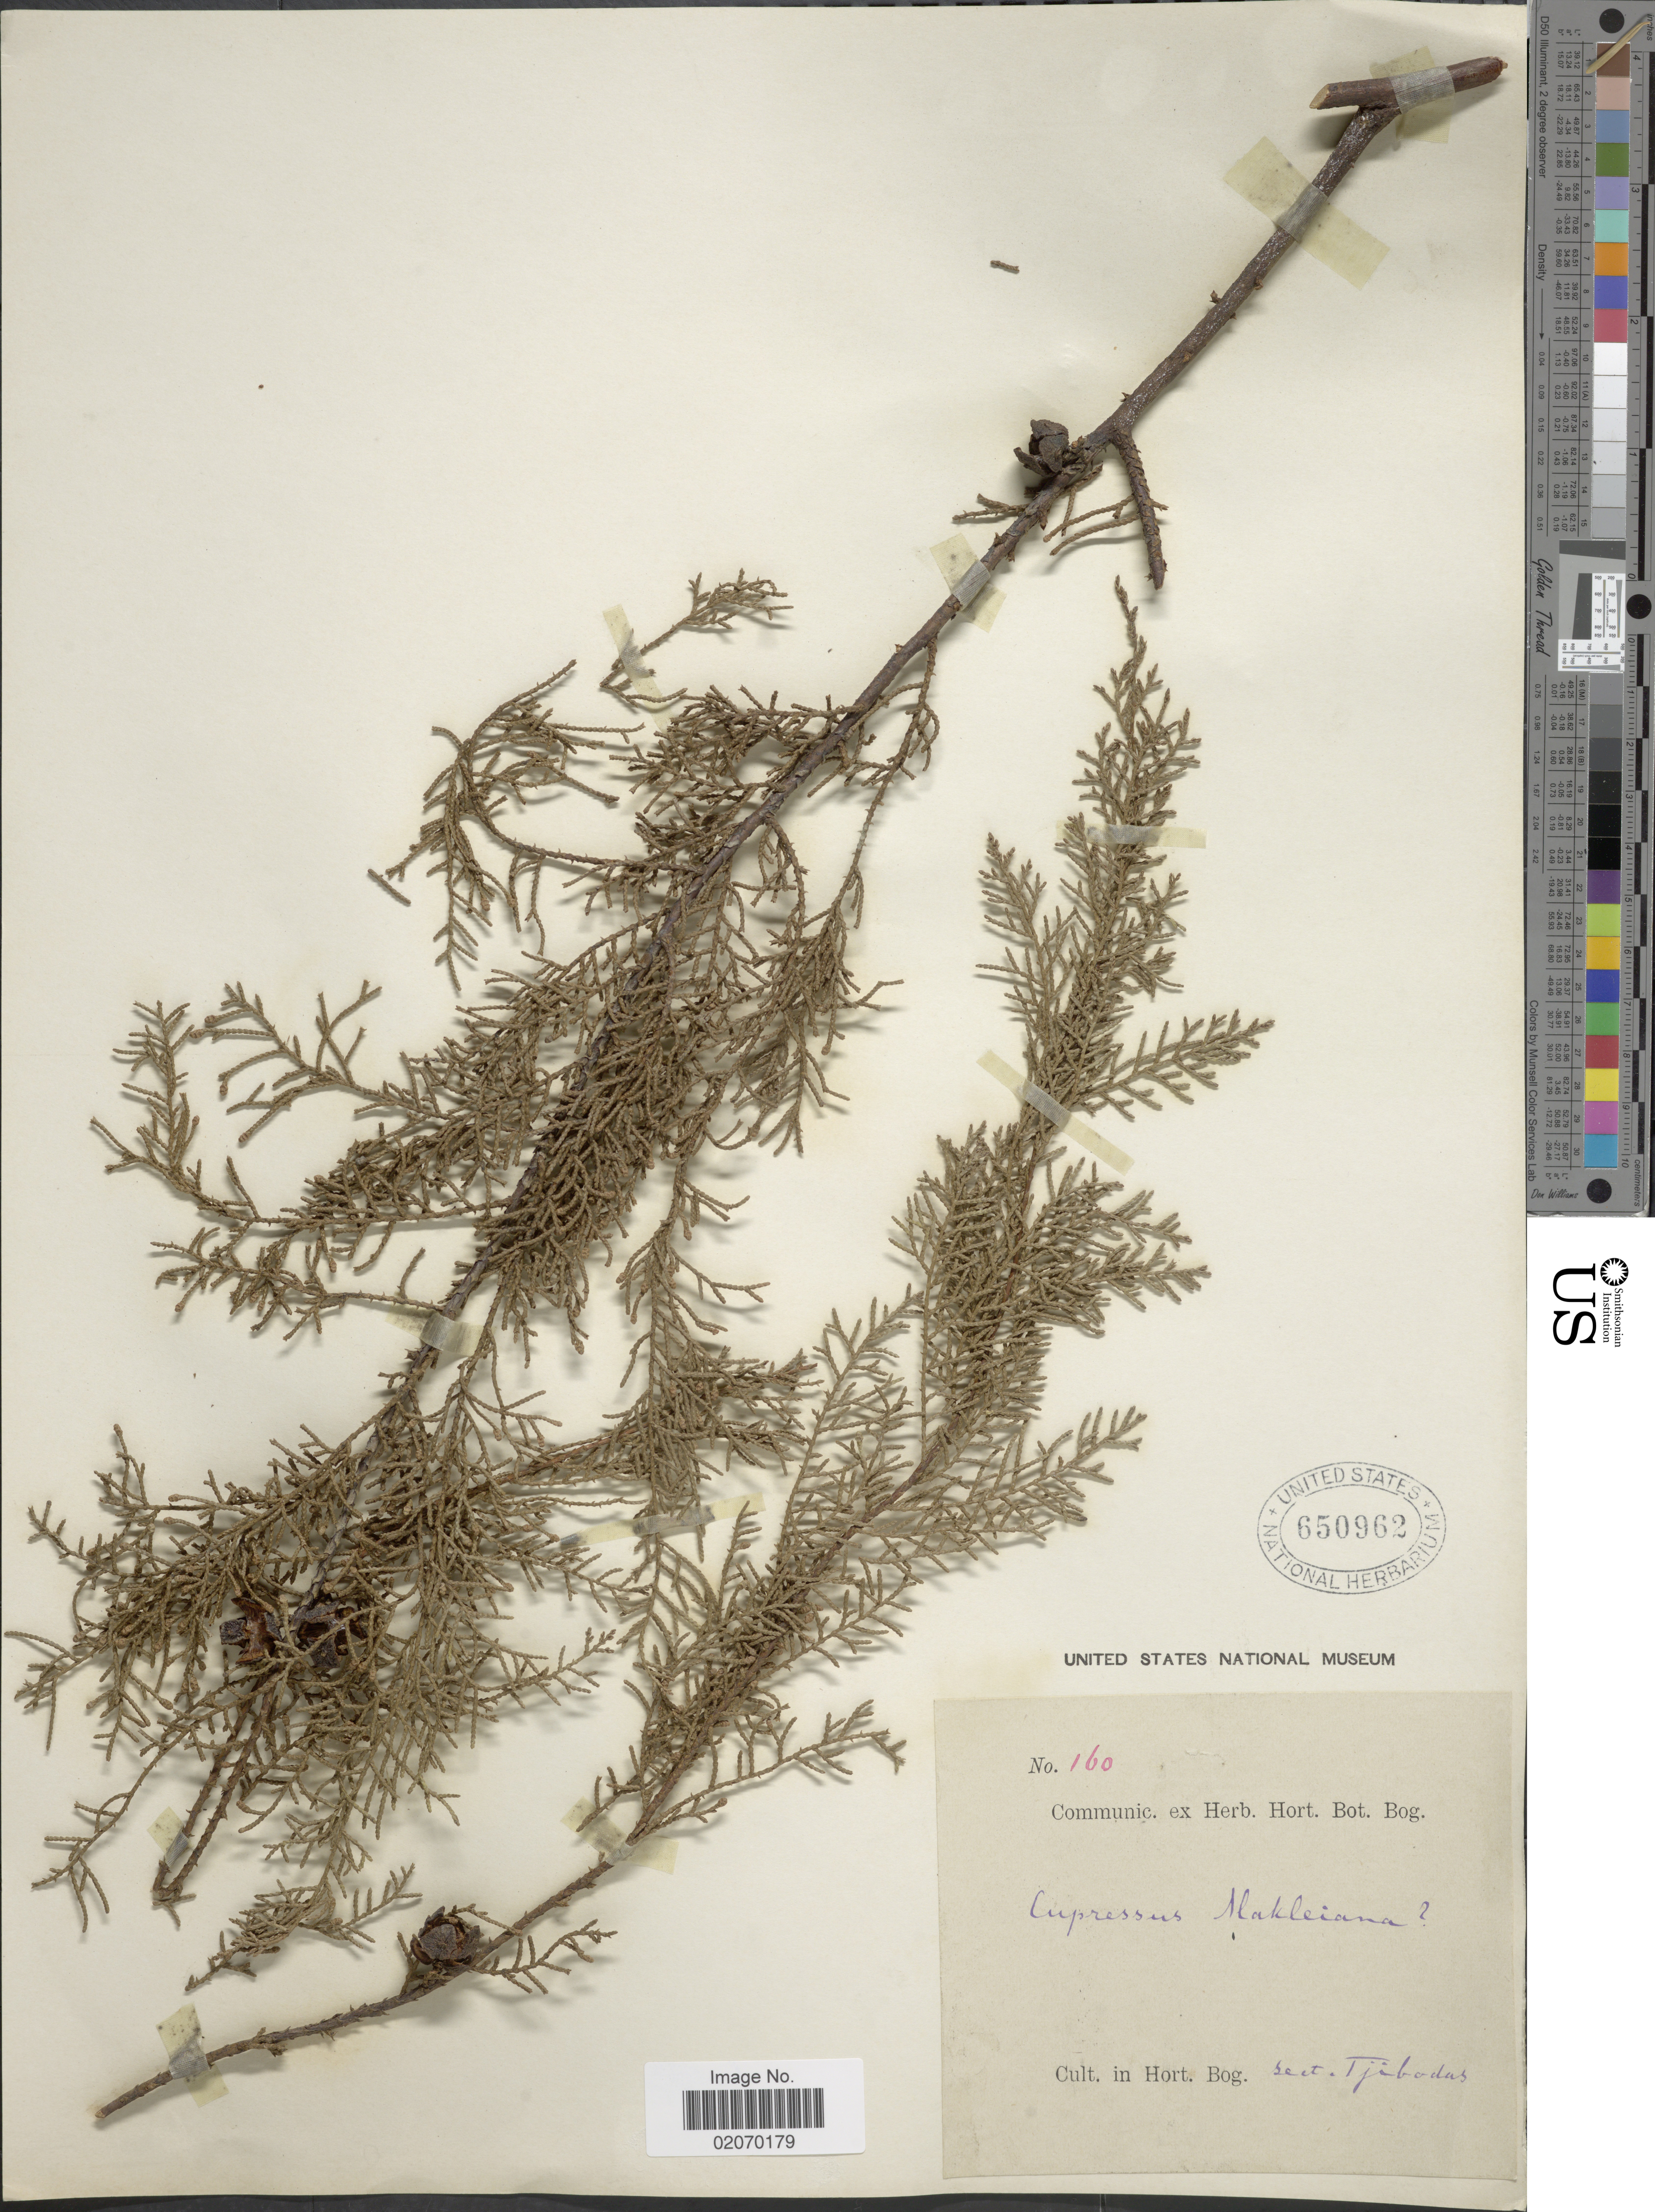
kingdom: Plantae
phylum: Tracheophyta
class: Pinopsida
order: Pinales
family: Cupressaceae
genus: Cupressus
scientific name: Cupressus sp.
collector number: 160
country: Indonesia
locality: In Hort. Bog. sect Tjibodas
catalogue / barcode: US 650962